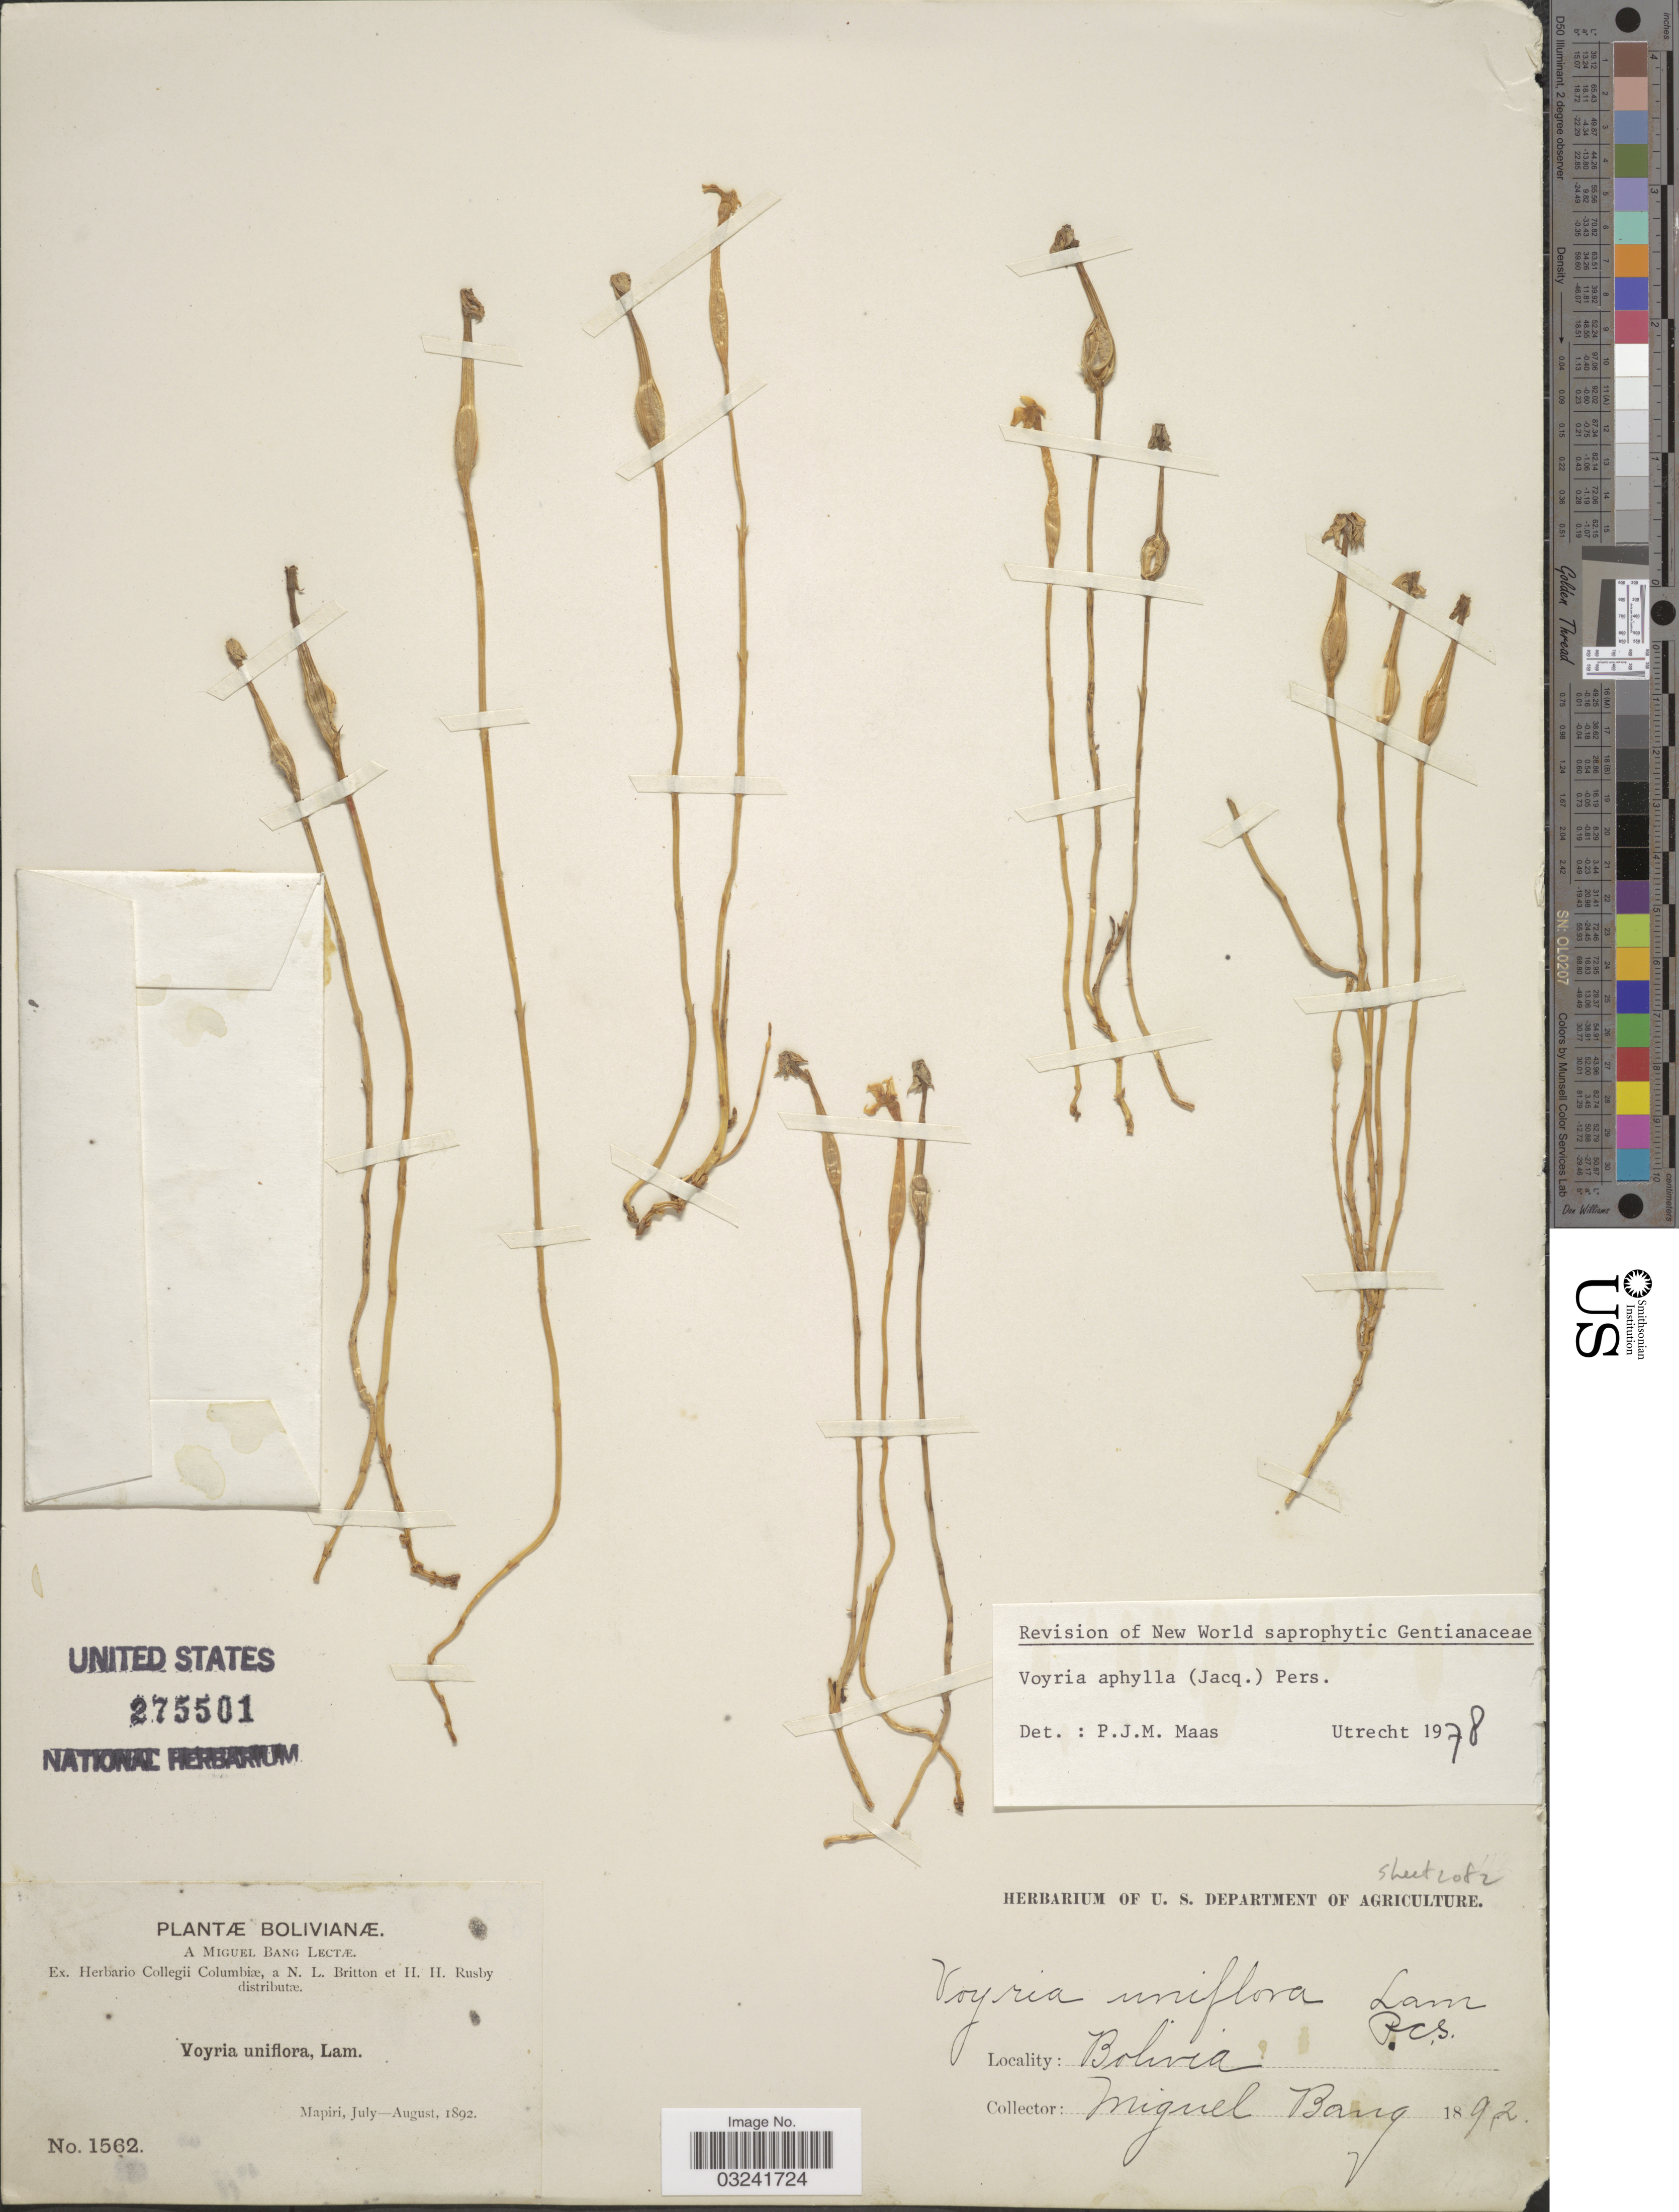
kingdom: Plantae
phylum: Tracheophyta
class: Magnoliopsida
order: Gentianales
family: Gentianaceae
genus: Voyria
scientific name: Voyria aphylla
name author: (Jacq.) Pers.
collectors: M. Bang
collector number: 1562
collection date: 1892-07/1892-08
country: Bolivia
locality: Mapiri.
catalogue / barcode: US 275501